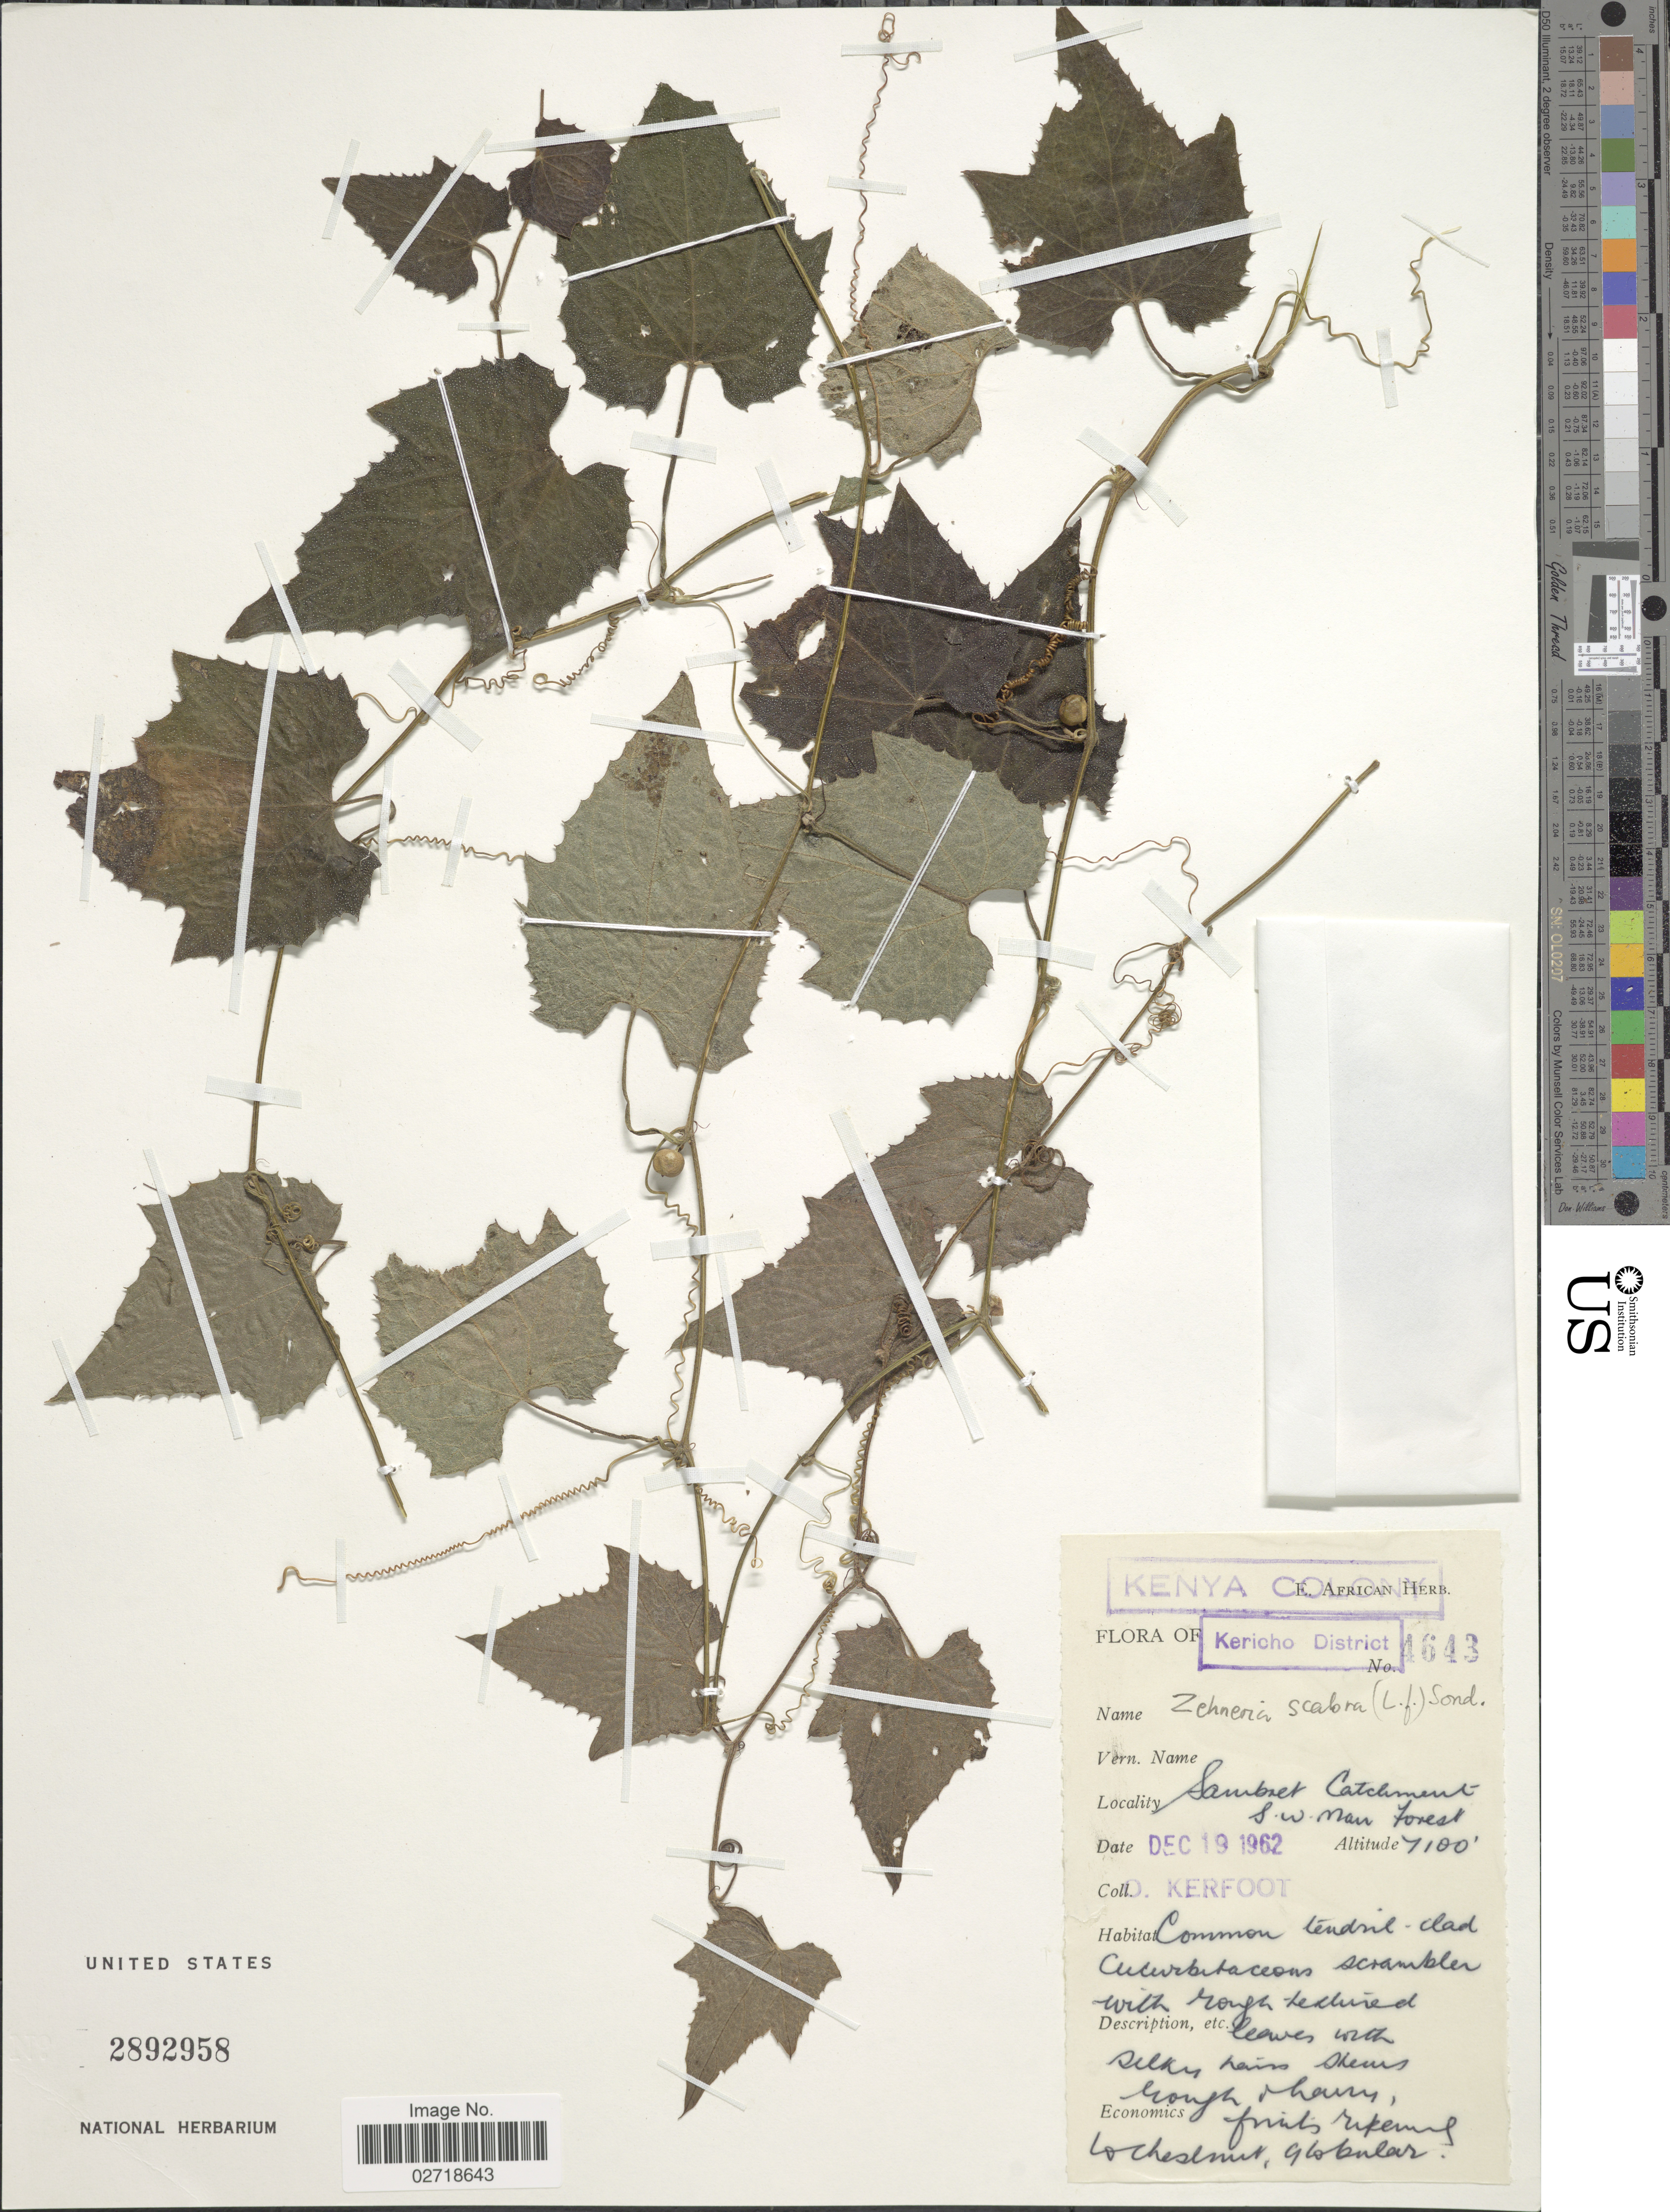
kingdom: Plantae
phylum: Tracheophyta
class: Magnoliopsida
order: Cucurbitales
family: Cucurbitaceae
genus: Zehneria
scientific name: Zehneria scabra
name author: (L. f.) Sond.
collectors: O. Kerfoot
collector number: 4643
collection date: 1962-12-19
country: Kenya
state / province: Kericho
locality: Kenya Colony, Kericho District, Sambet Catchment, S.W. near Forest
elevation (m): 2164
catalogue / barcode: US 2892958